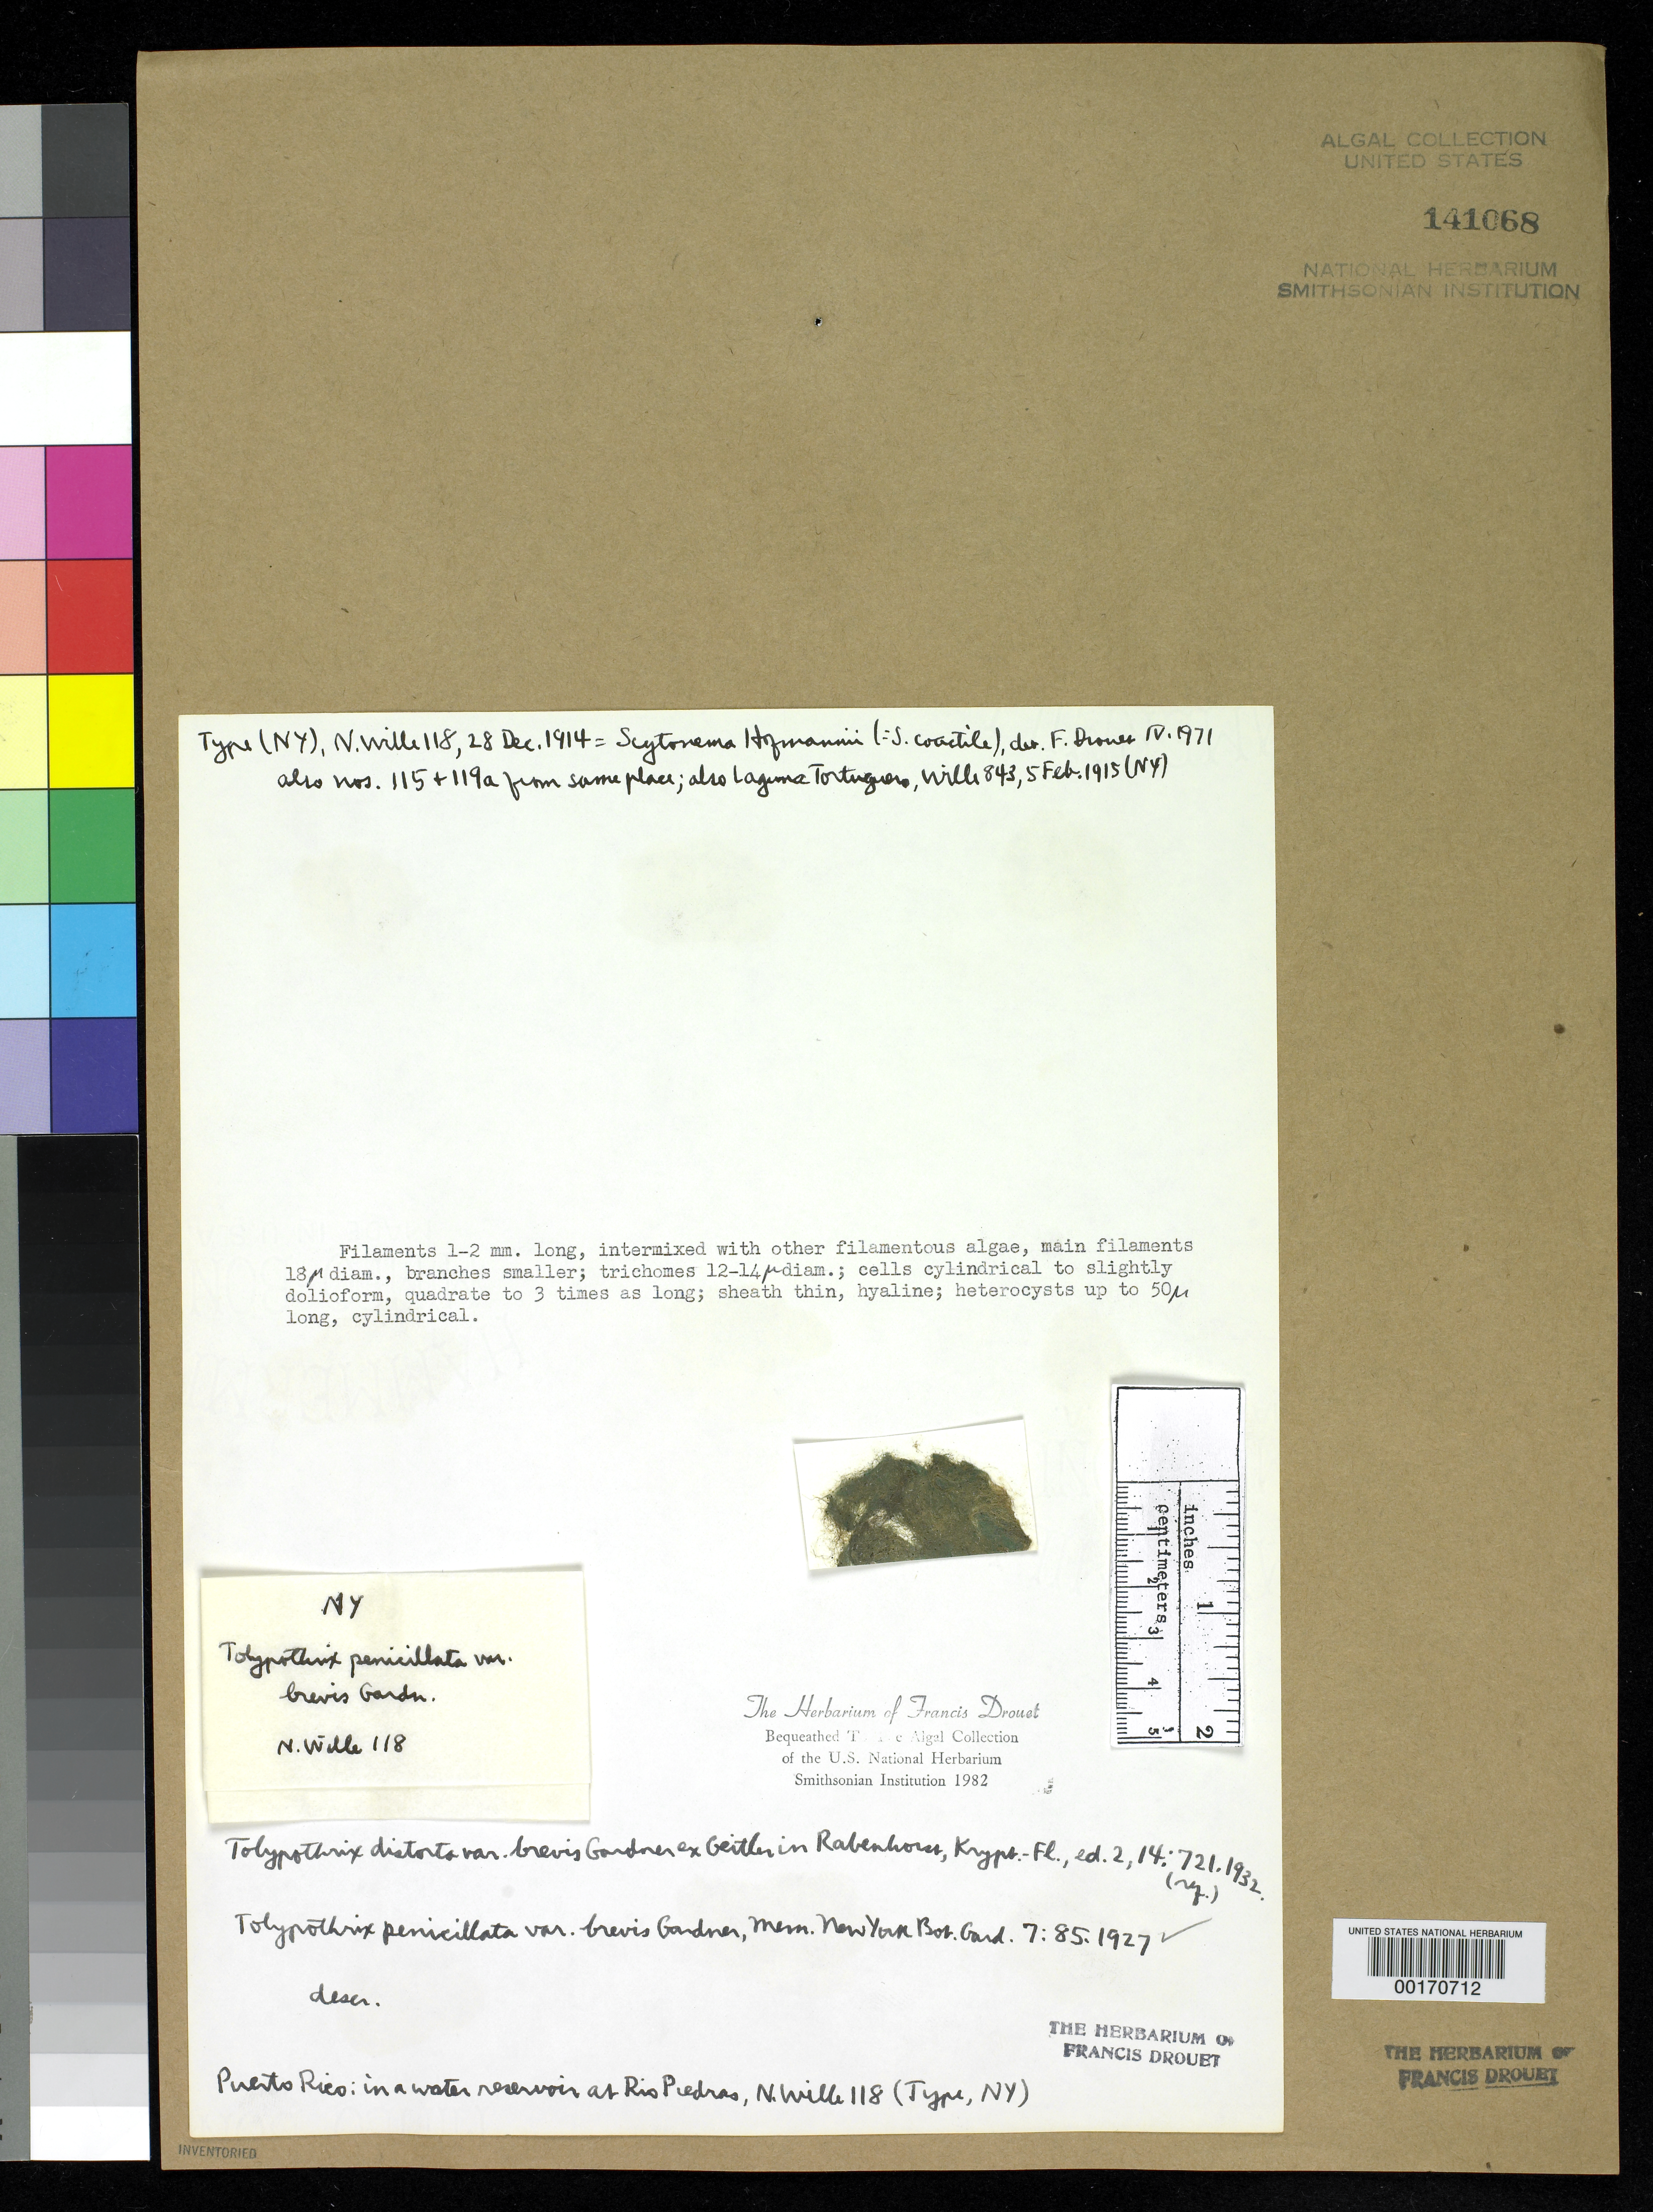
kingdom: Bacteria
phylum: Cyanobacteria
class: Cyanobacteriia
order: Cyanobacteriales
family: Tolypothrichaceae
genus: Tolypothrix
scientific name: Tolypothrix penicillata var. brevis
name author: N.L. Gardner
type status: Isotype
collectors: N. Wille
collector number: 118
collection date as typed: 28 Dec 1914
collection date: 1914-12-28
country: Puerto Rico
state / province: San Juan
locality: Rio Piedras reservoir.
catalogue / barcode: US 141068